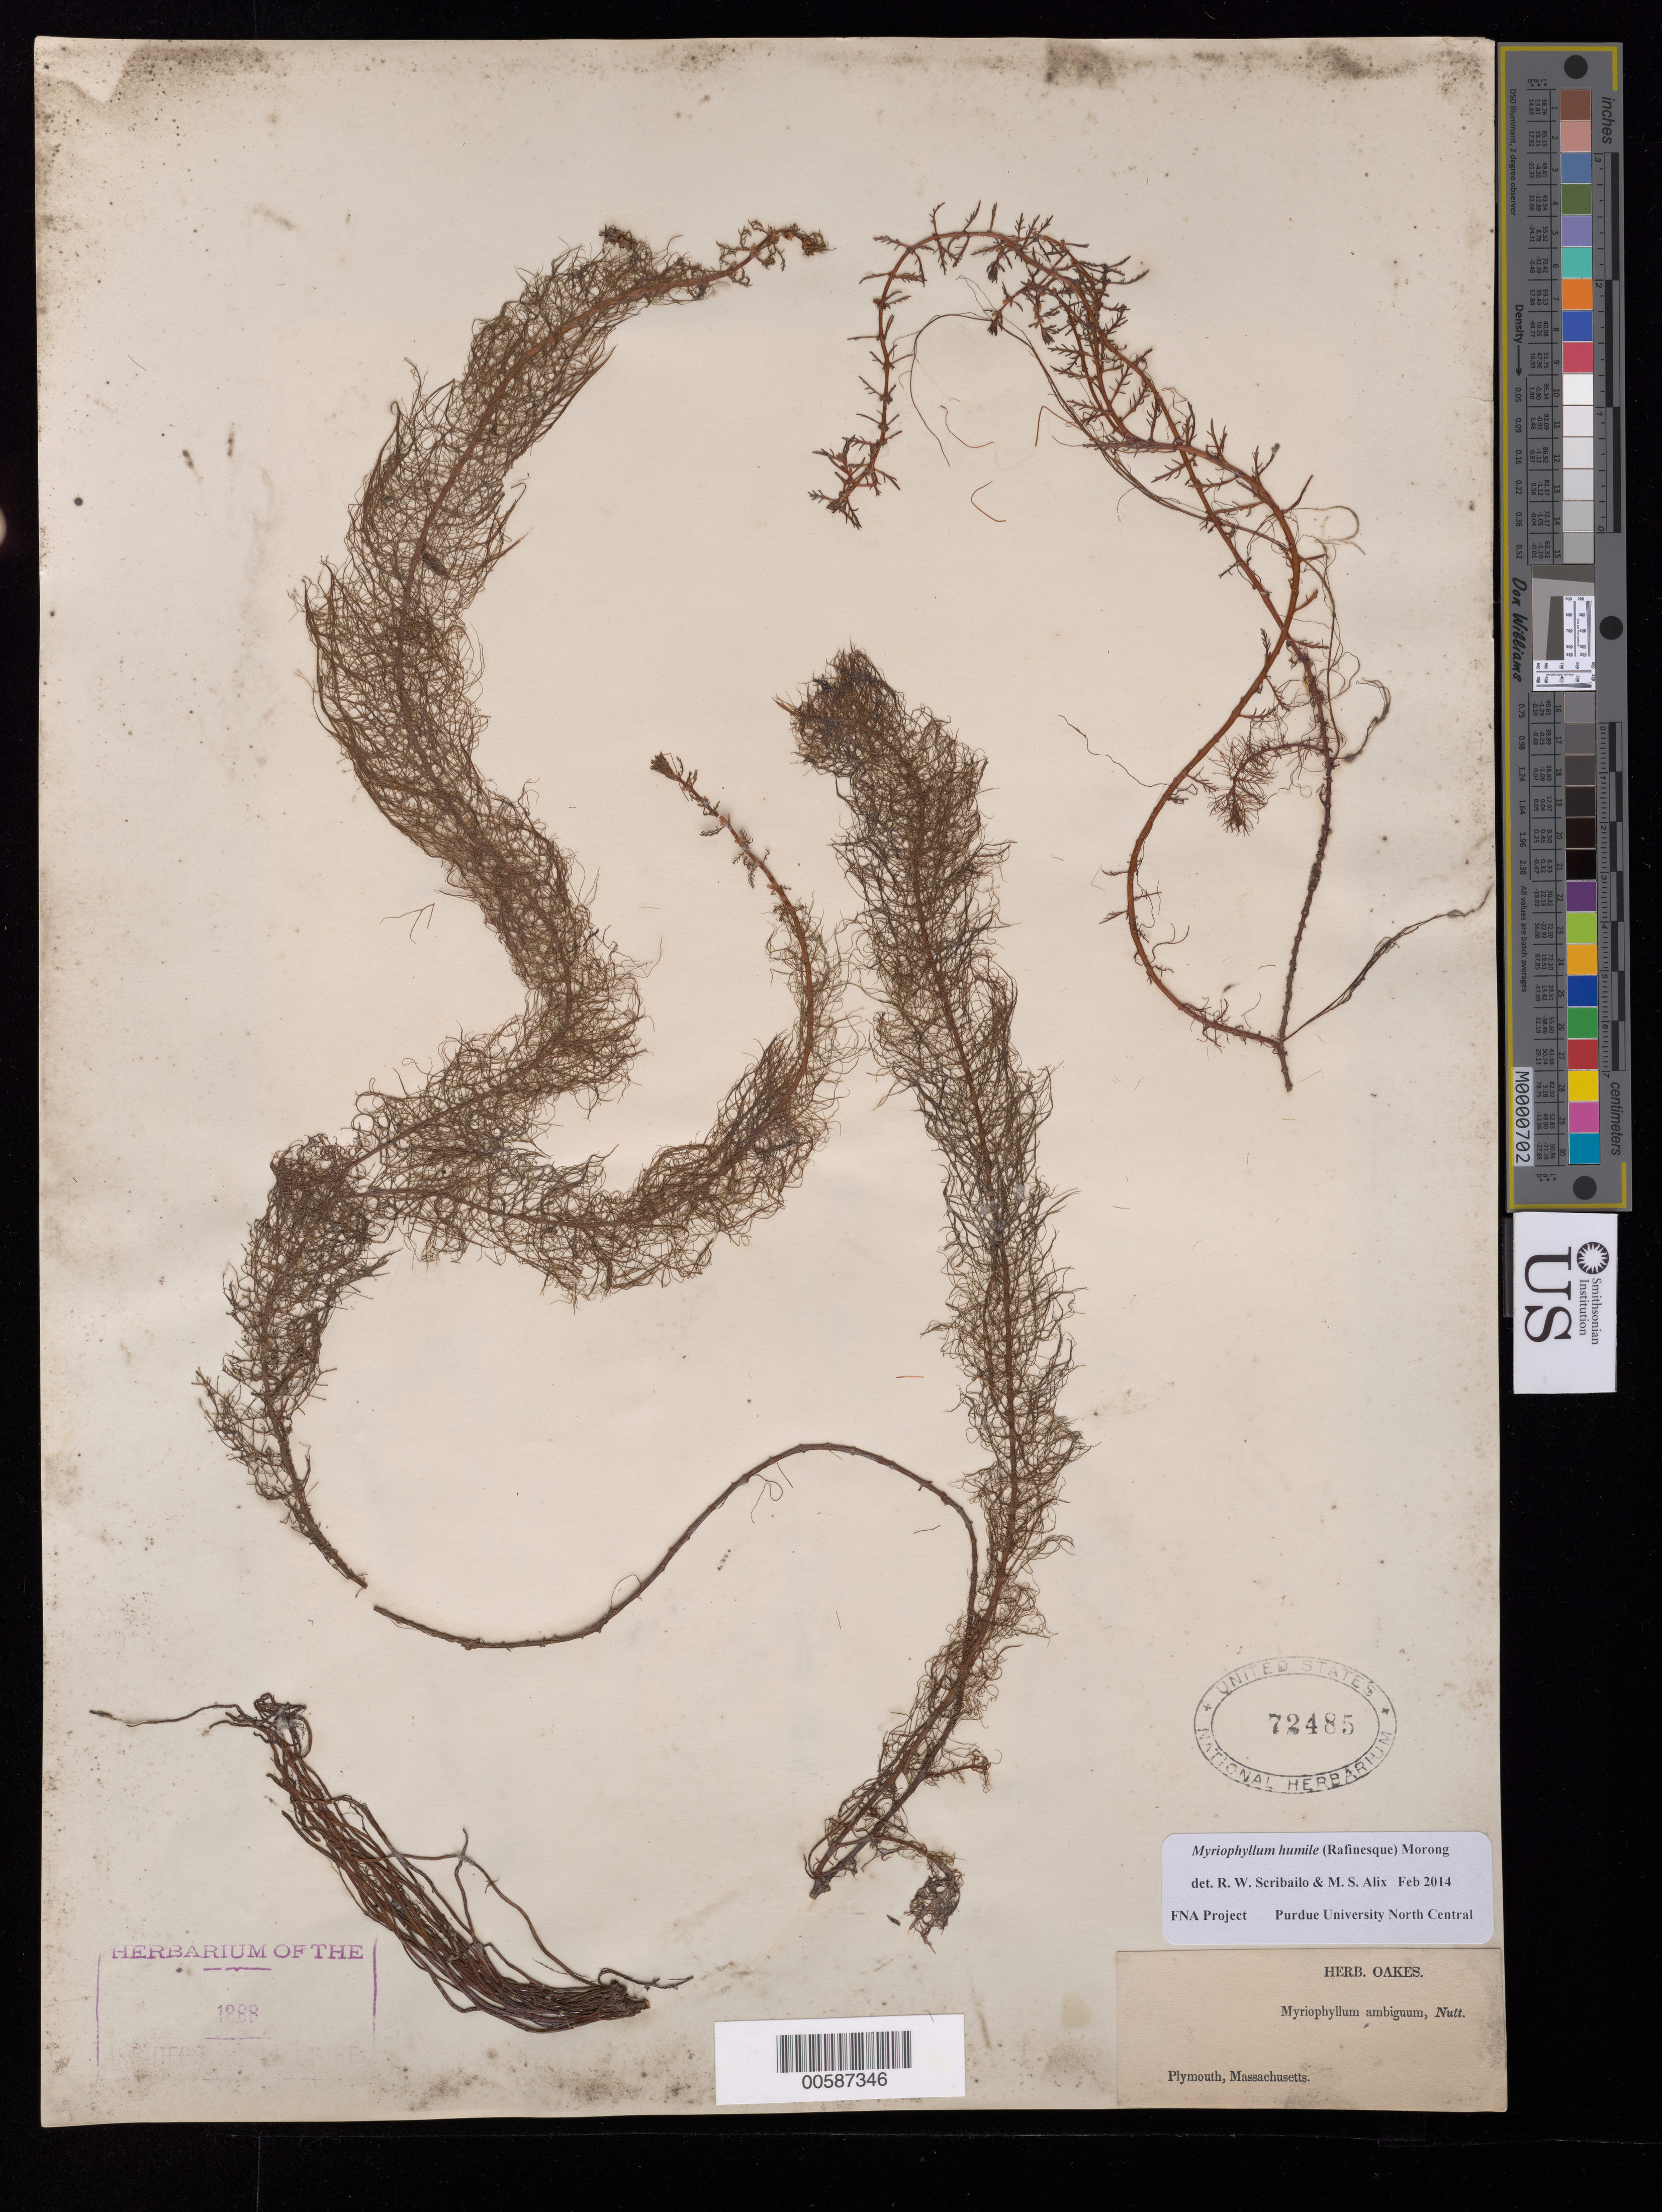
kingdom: Plantae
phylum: Tracheophyta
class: Magnoliopsida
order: Saxifragales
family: Haloragaceae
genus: Myriophyllum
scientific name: Myriophyllum humile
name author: (Raf.) Morong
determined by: Scribailo, R. W.; Alix, M. S.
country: United States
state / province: Massachusetts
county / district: Plymouth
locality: Plymouth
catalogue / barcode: US 72485